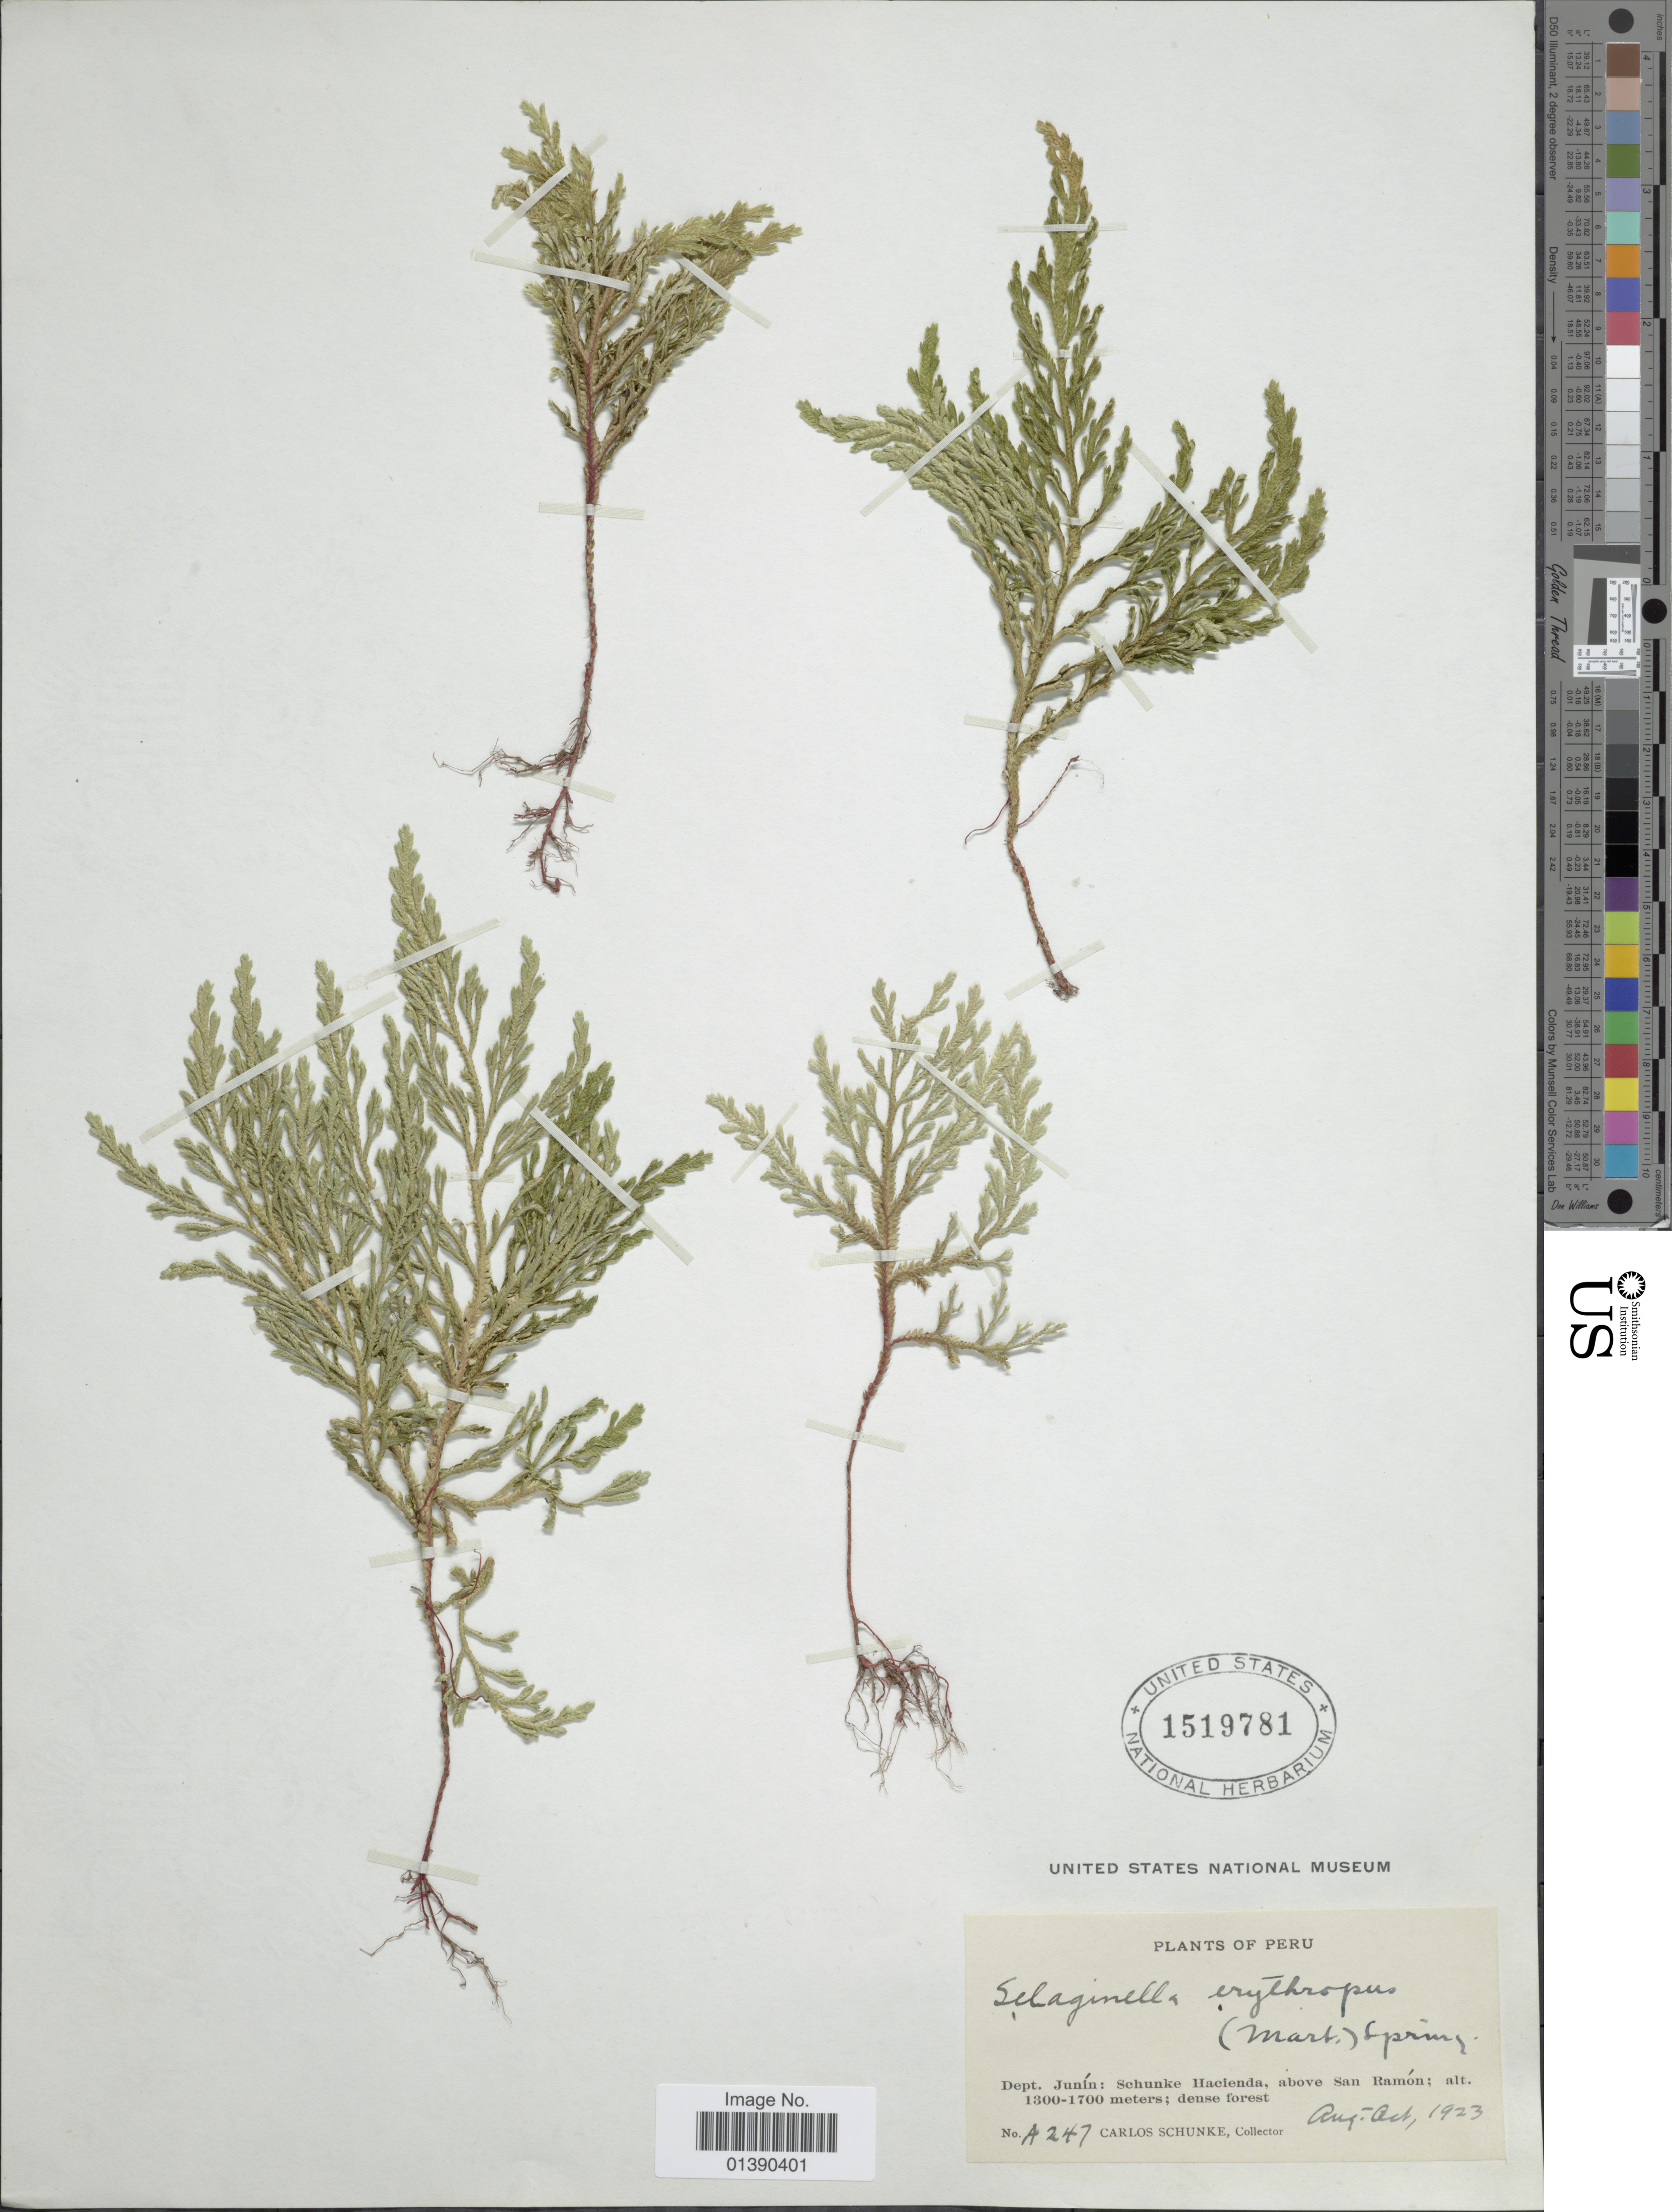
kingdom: Plantae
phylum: Tracheophyta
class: Lycopodiopsida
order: Selaginellales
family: Selaginellaceae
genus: Selaginella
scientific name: Selaginella erythropus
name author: (Mart.) Hieron.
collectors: C. Schunke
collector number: A 247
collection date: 1923-08/1923-10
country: Peru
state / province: Junín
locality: Schunke hacienda, above San Ramón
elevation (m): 1300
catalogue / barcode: US 1519781